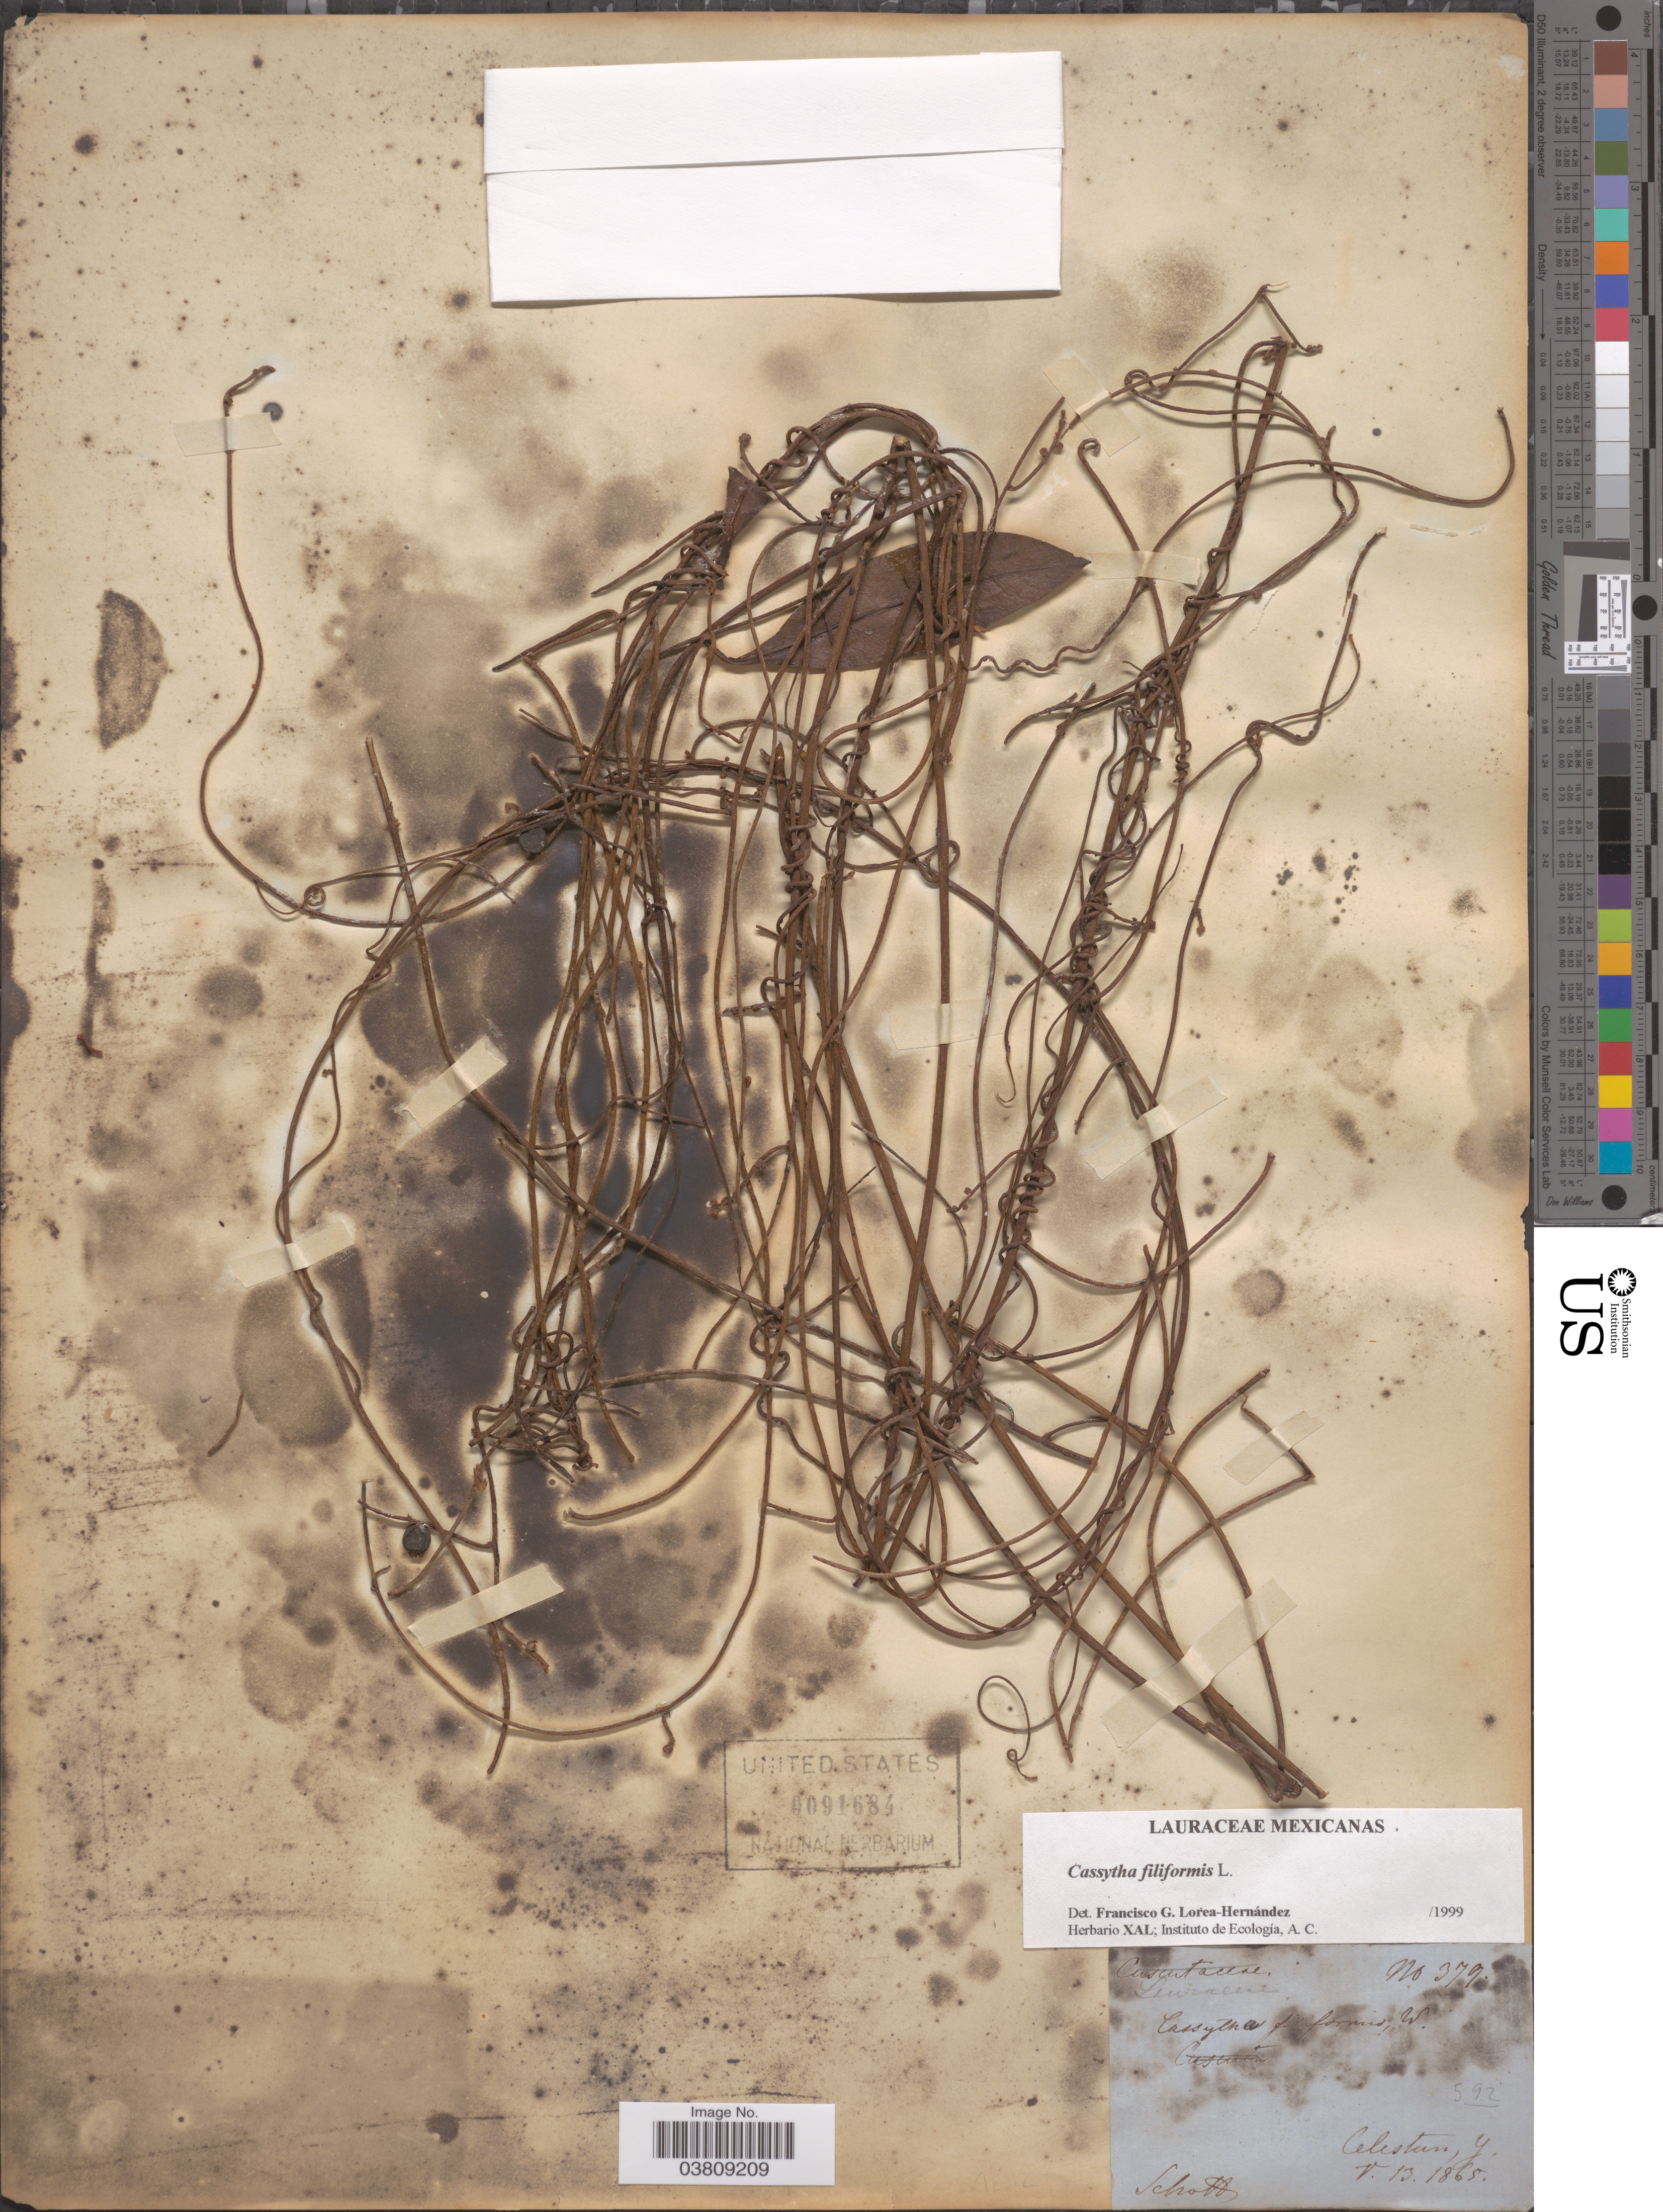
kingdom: Plantae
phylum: Tracheophyta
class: Magnoliopsida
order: Laurales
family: Lauraceae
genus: Cassytha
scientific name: Cassytha filiformis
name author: L.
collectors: Schott, --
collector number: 379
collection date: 1865-05-13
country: Mexico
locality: Celestun, Y.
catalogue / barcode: US 91684